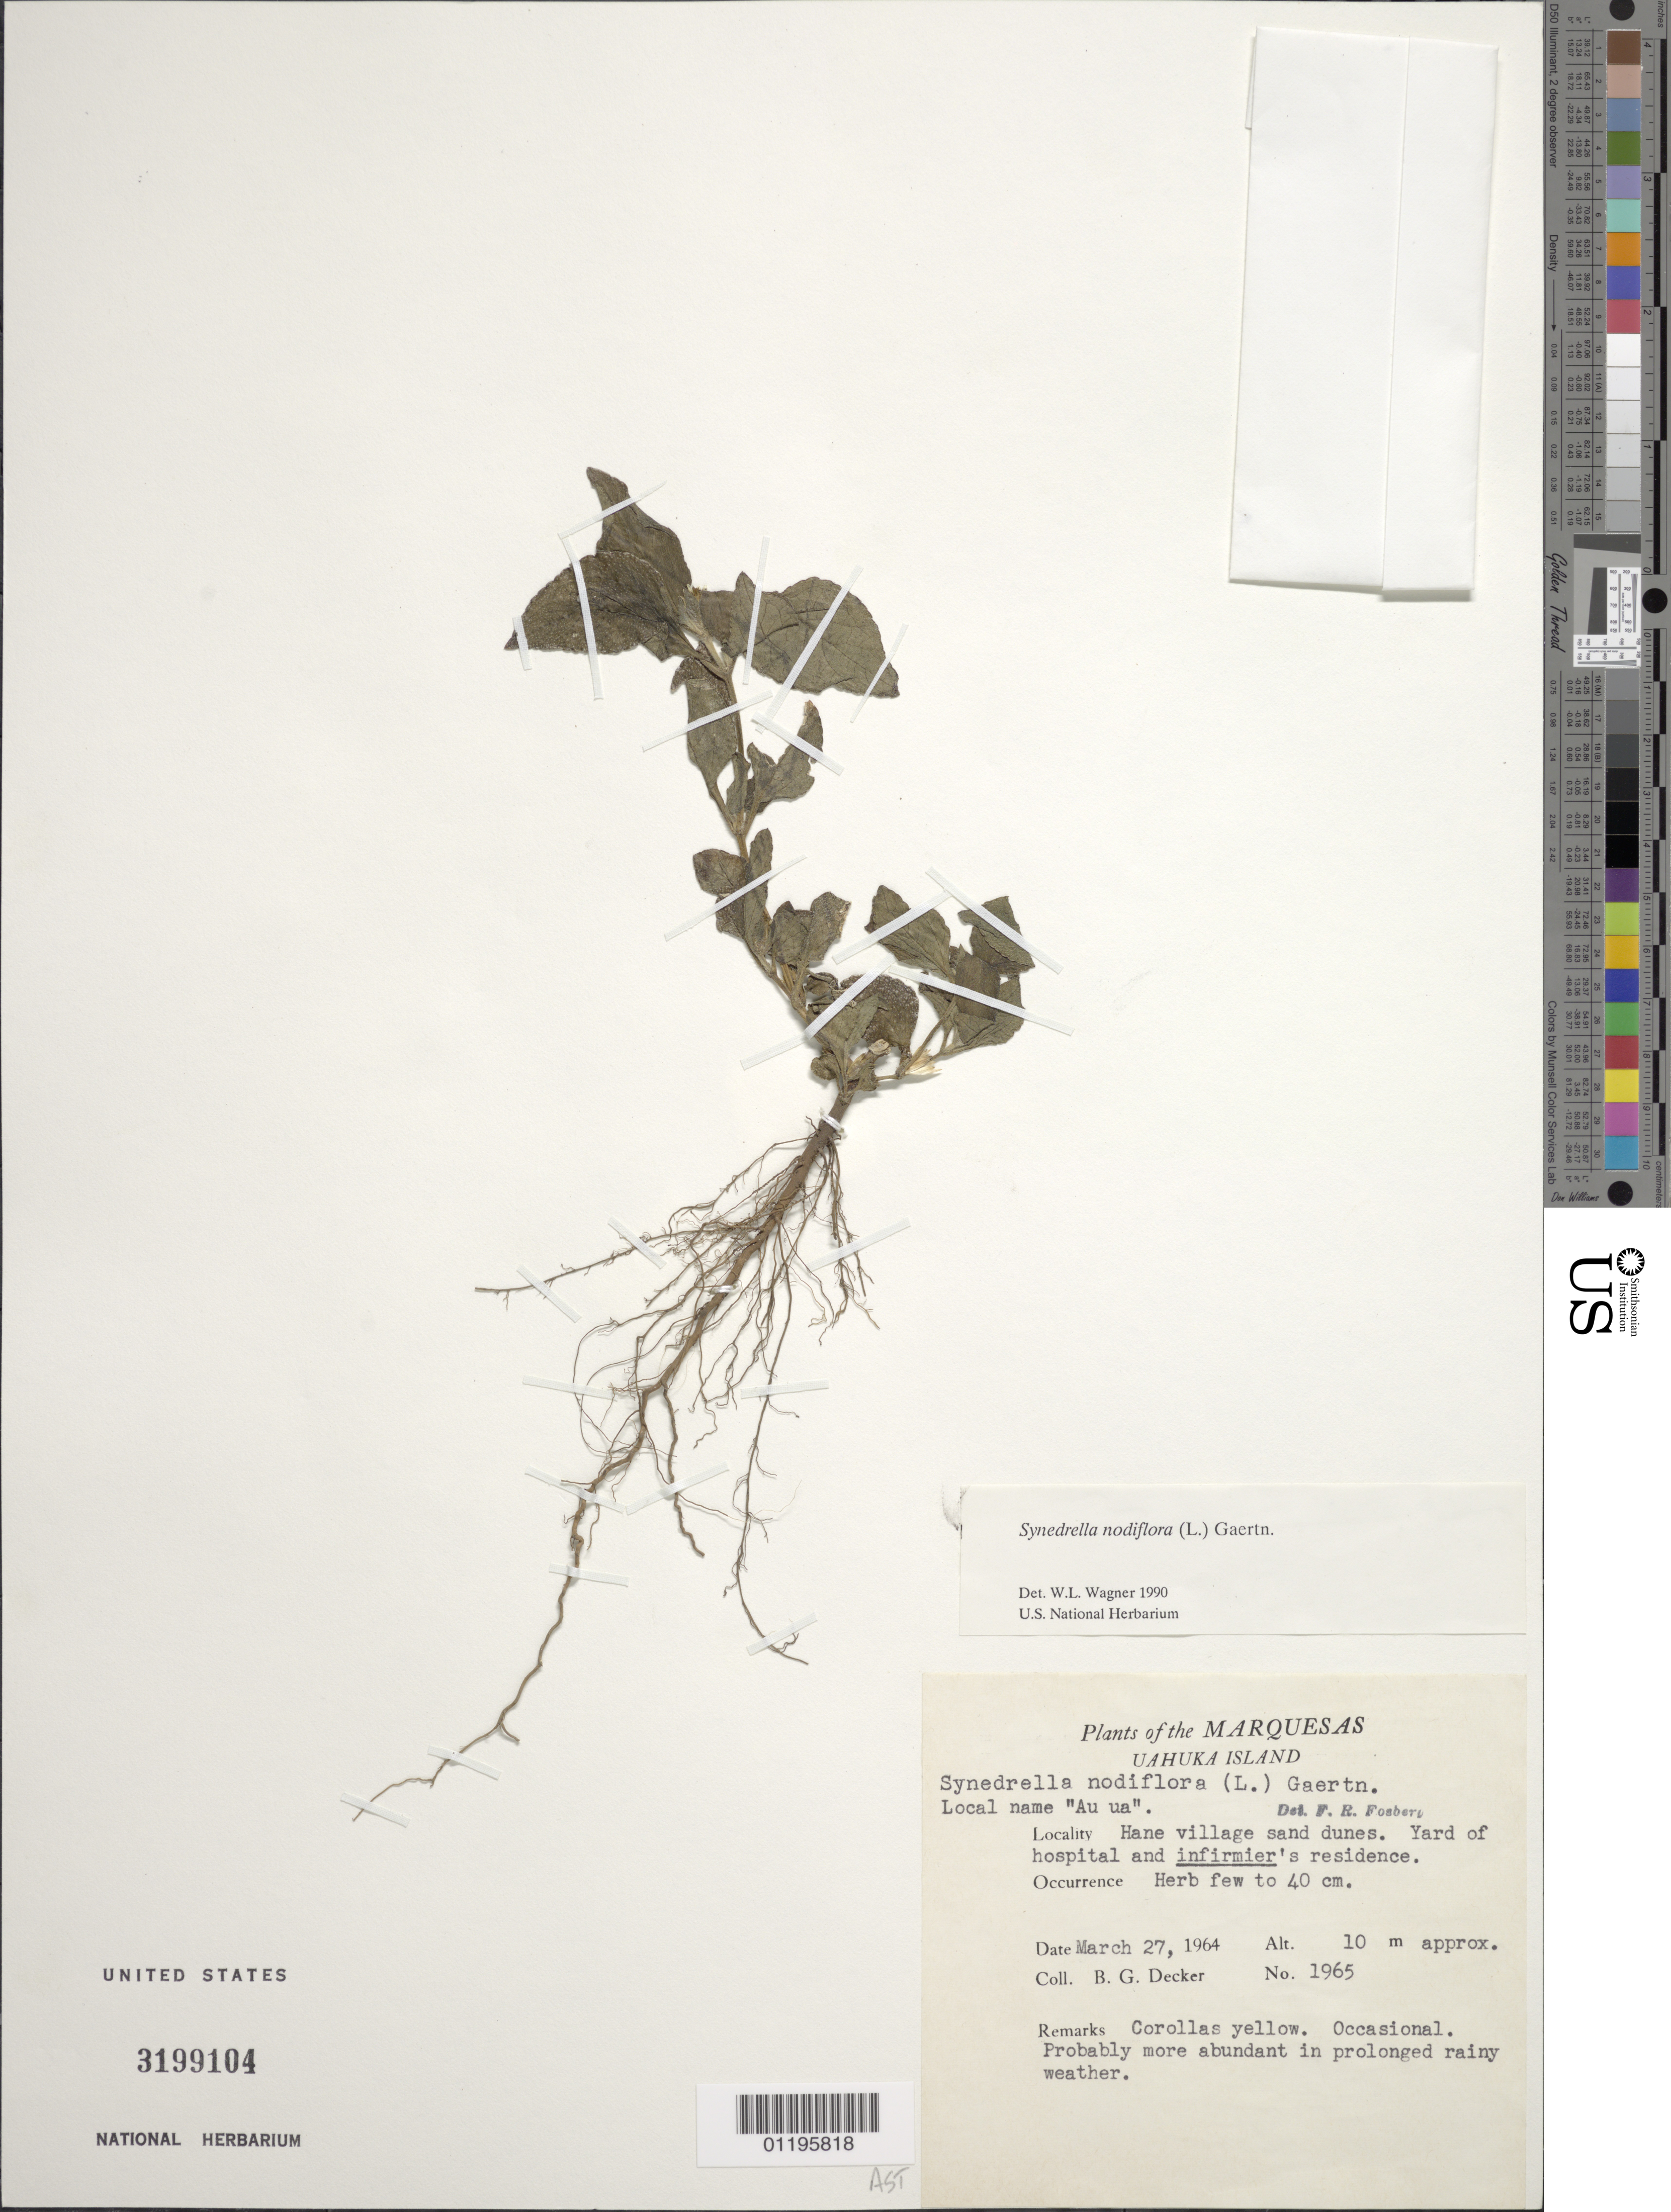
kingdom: Plantae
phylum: Tracheophyta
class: Magnoliopsida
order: Asterales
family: Asteraceae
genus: Synedrella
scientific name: Synedrella nodiflora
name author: (L.) Gaertn.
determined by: Wagner, W. L., (BOT), Smithsonian Institution - National Museum of Natural History (UNITED STATES)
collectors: B. G. Decker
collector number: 1965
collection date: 1964-03-27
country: French Polynesia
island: Ua Huka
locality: Hane village sand dunes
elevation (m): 10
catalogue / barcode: US 3199104